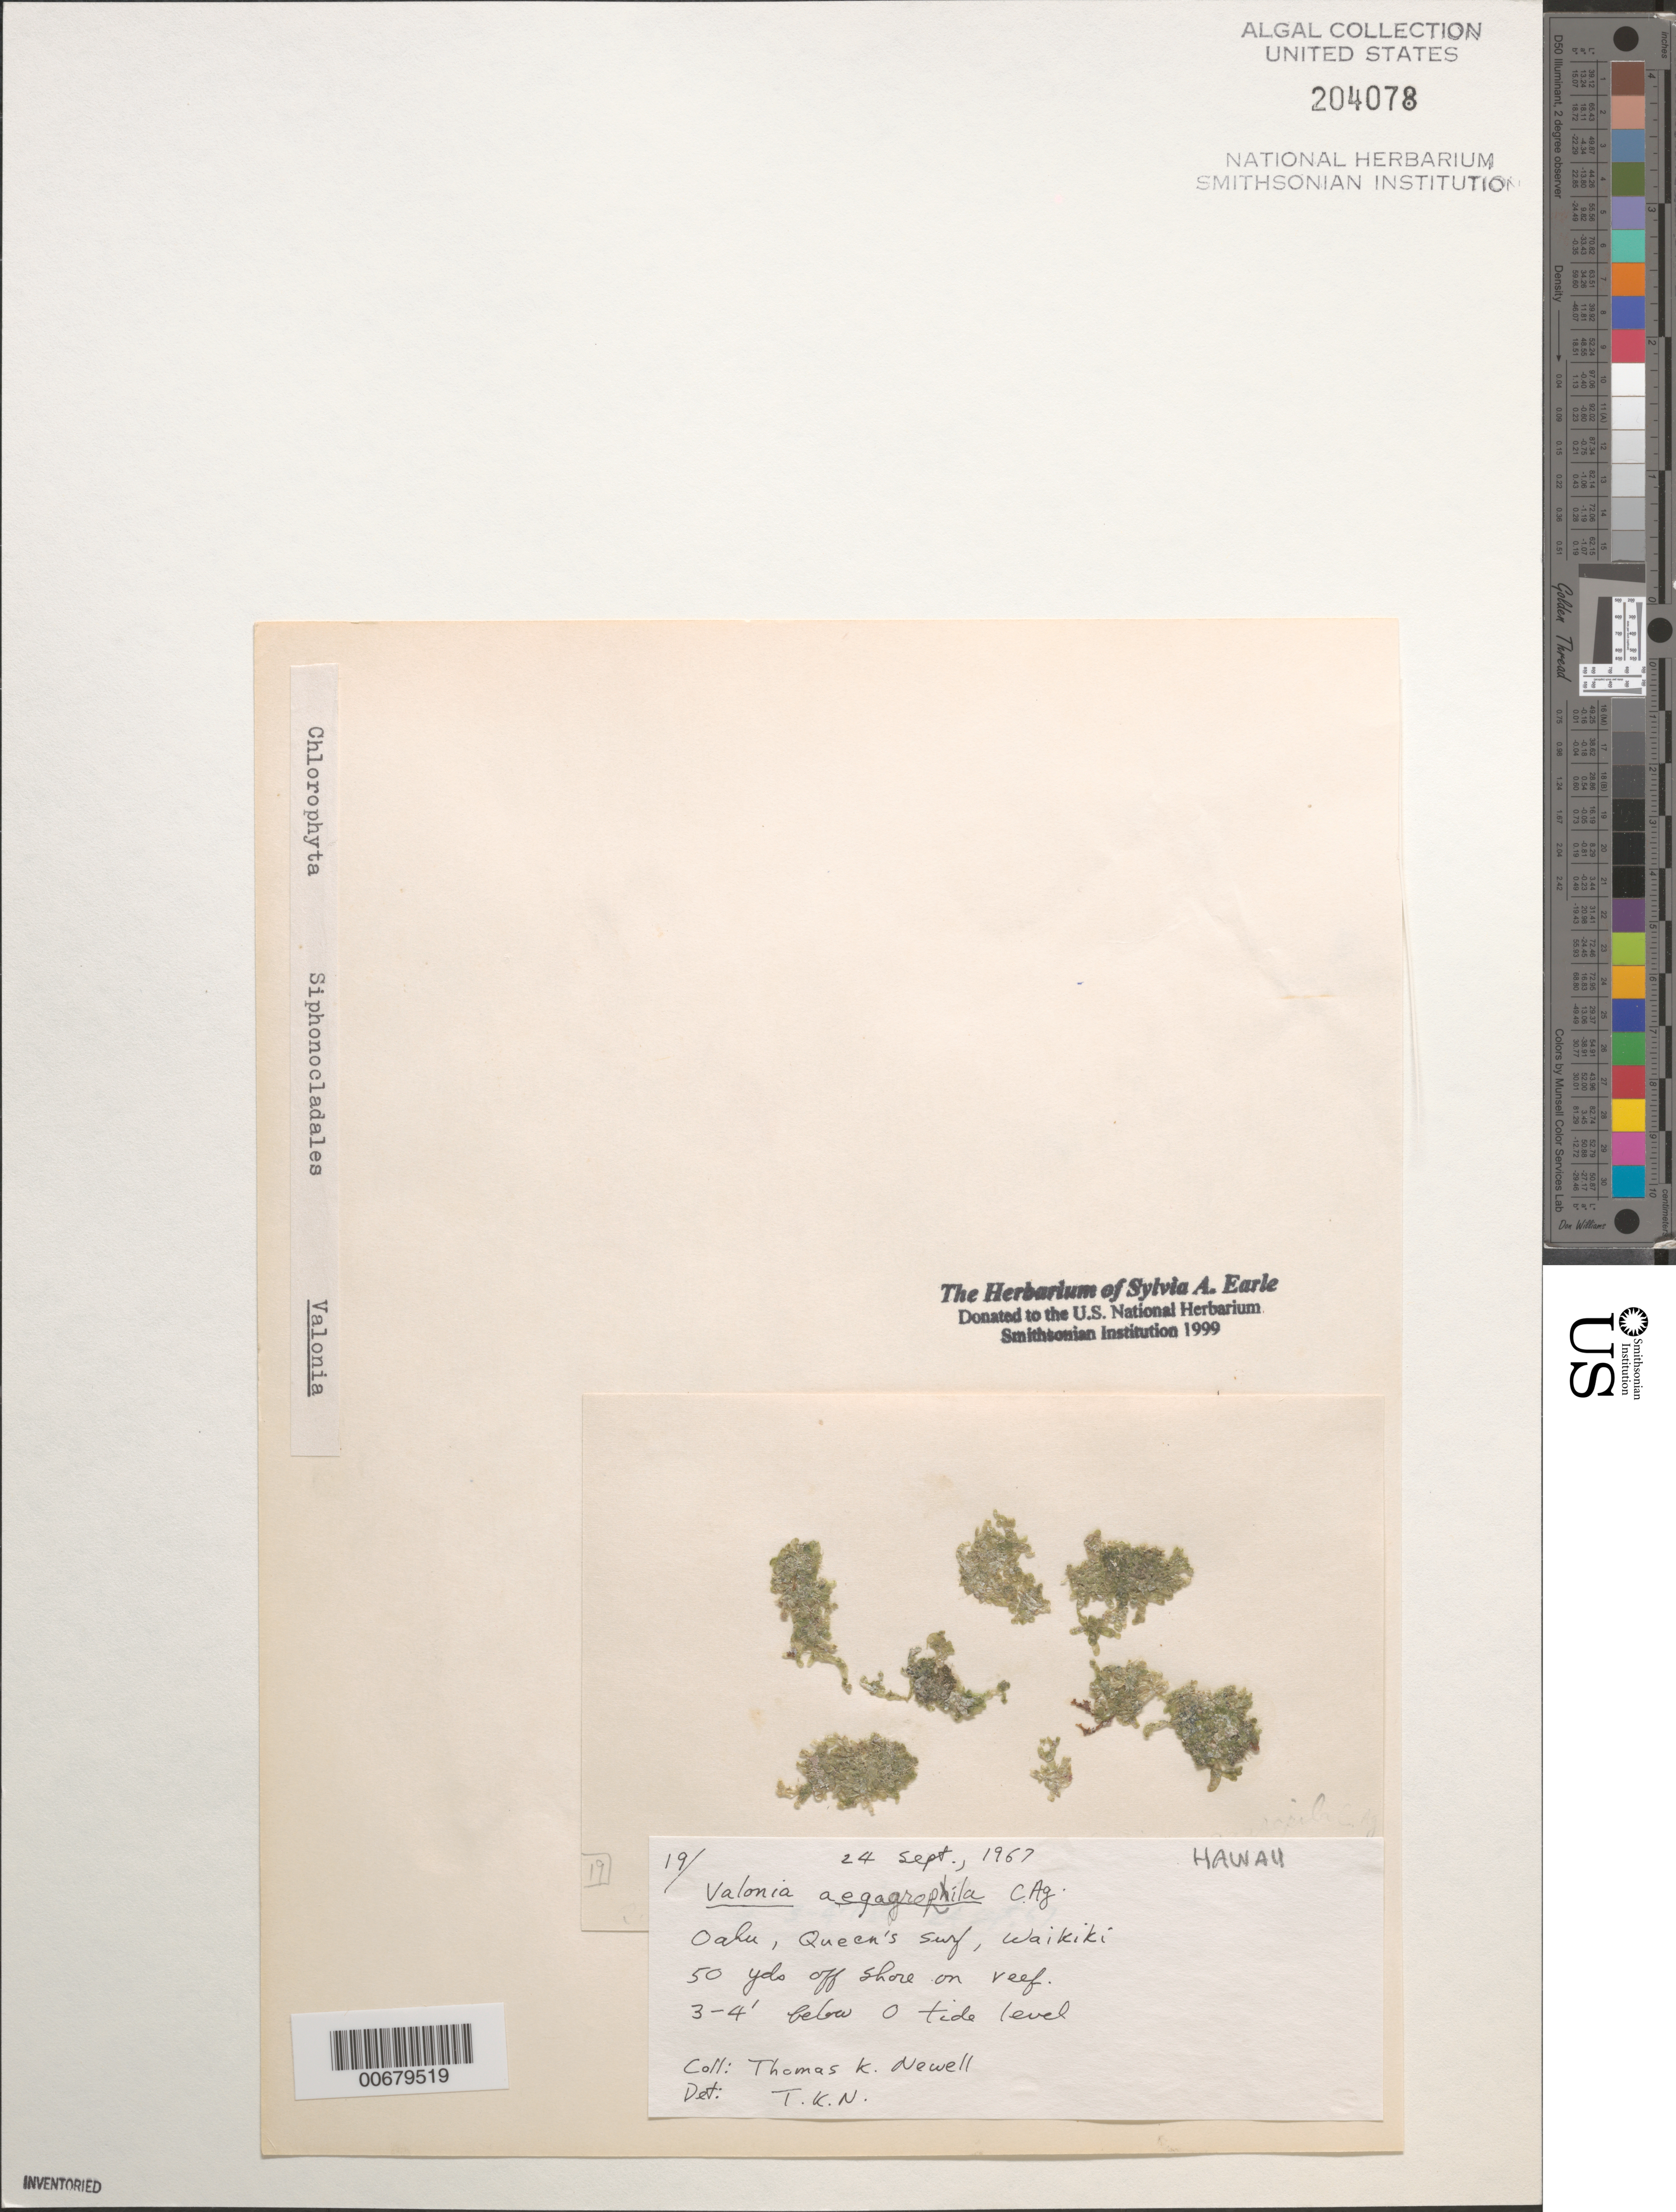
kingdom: Plantae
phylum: Chlorophyta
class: Ulvophyceae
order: Siphonocladales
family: Valoniaceae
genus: Valonia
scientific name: Valonia aegagropila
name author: C. Agardh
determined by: Newell, Thomas K.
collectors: T. K. Newell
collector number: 19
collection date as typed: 24 Sep 1967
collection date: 1967-09-24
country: United States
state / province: Hawaii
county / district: Honolulu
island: Oahu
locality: Waikiki, Queen's Ssurf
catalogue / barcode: US 204078